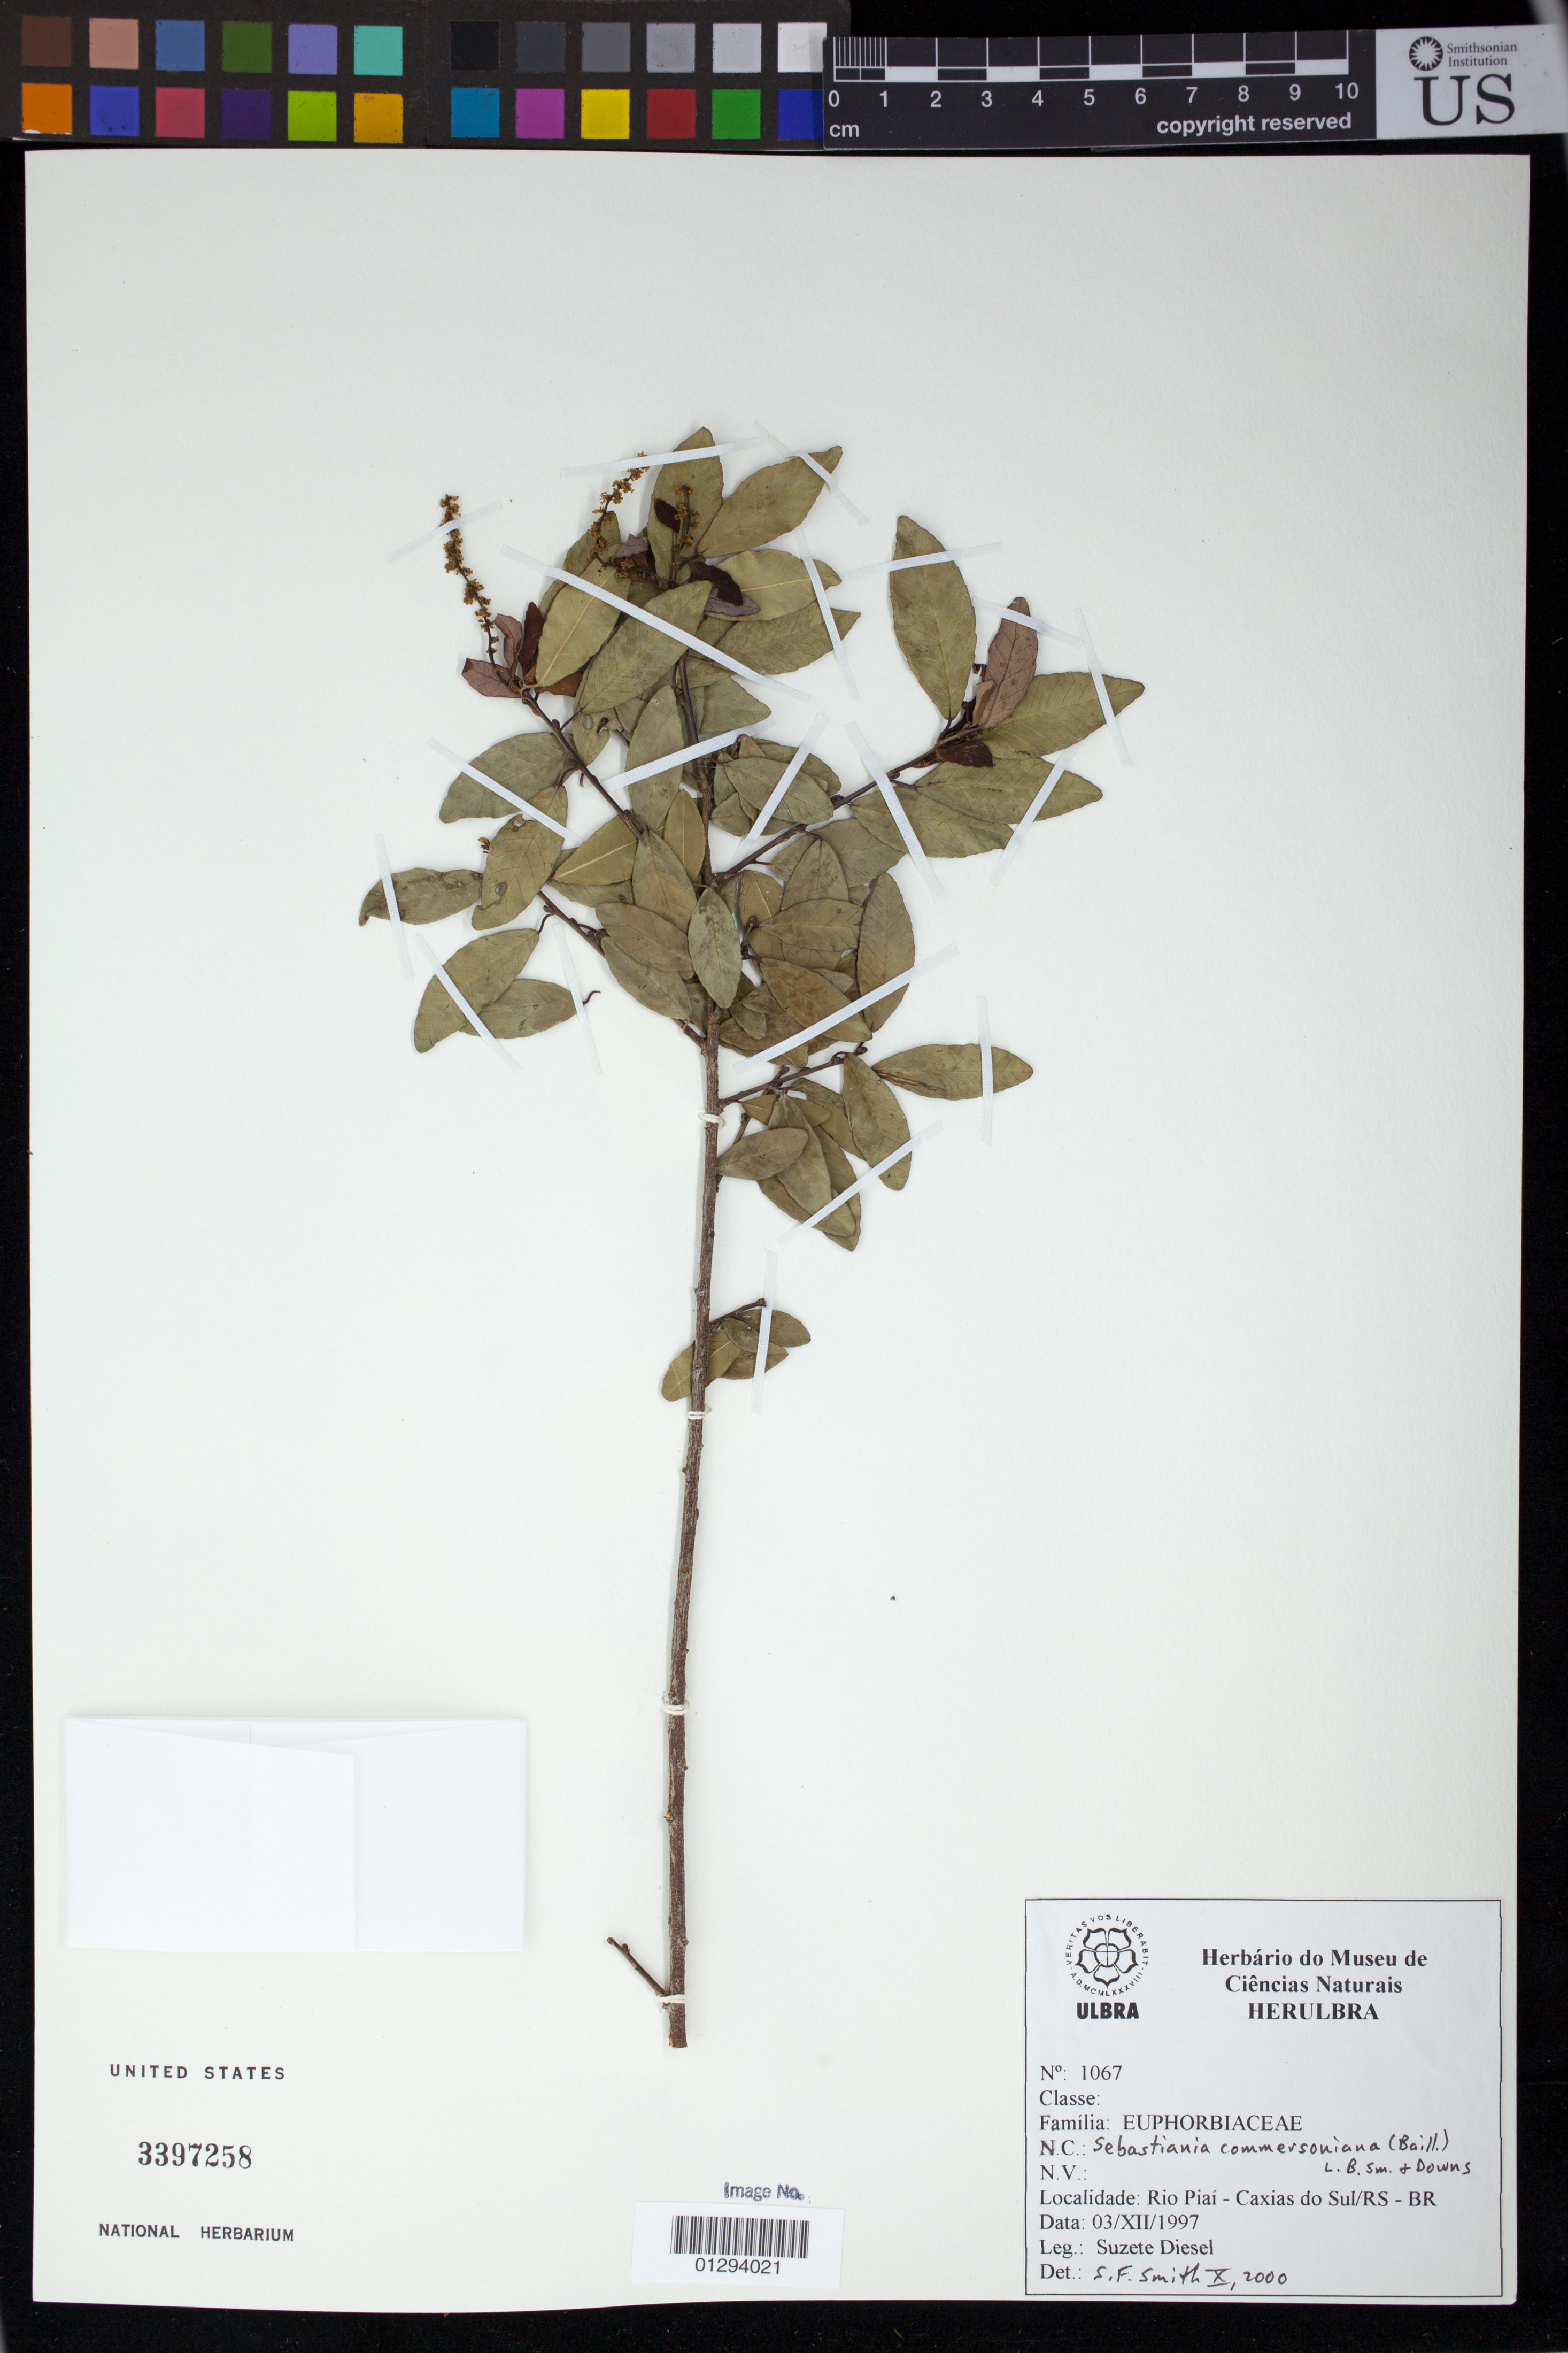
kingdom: Plantae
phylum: Tracheophyta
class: Magnoliopsida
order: Malpighiales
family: Euphorbiaceae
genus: Sebastiania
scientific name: Sebastiania commersoniana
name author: (Baill.) L.B. Sm. & Downs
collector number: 1067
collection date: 1997-03-12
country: Brazil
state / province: Rio Grande do Sul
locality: Caxias do Sul, Rio Piai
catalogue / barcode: US 3397258